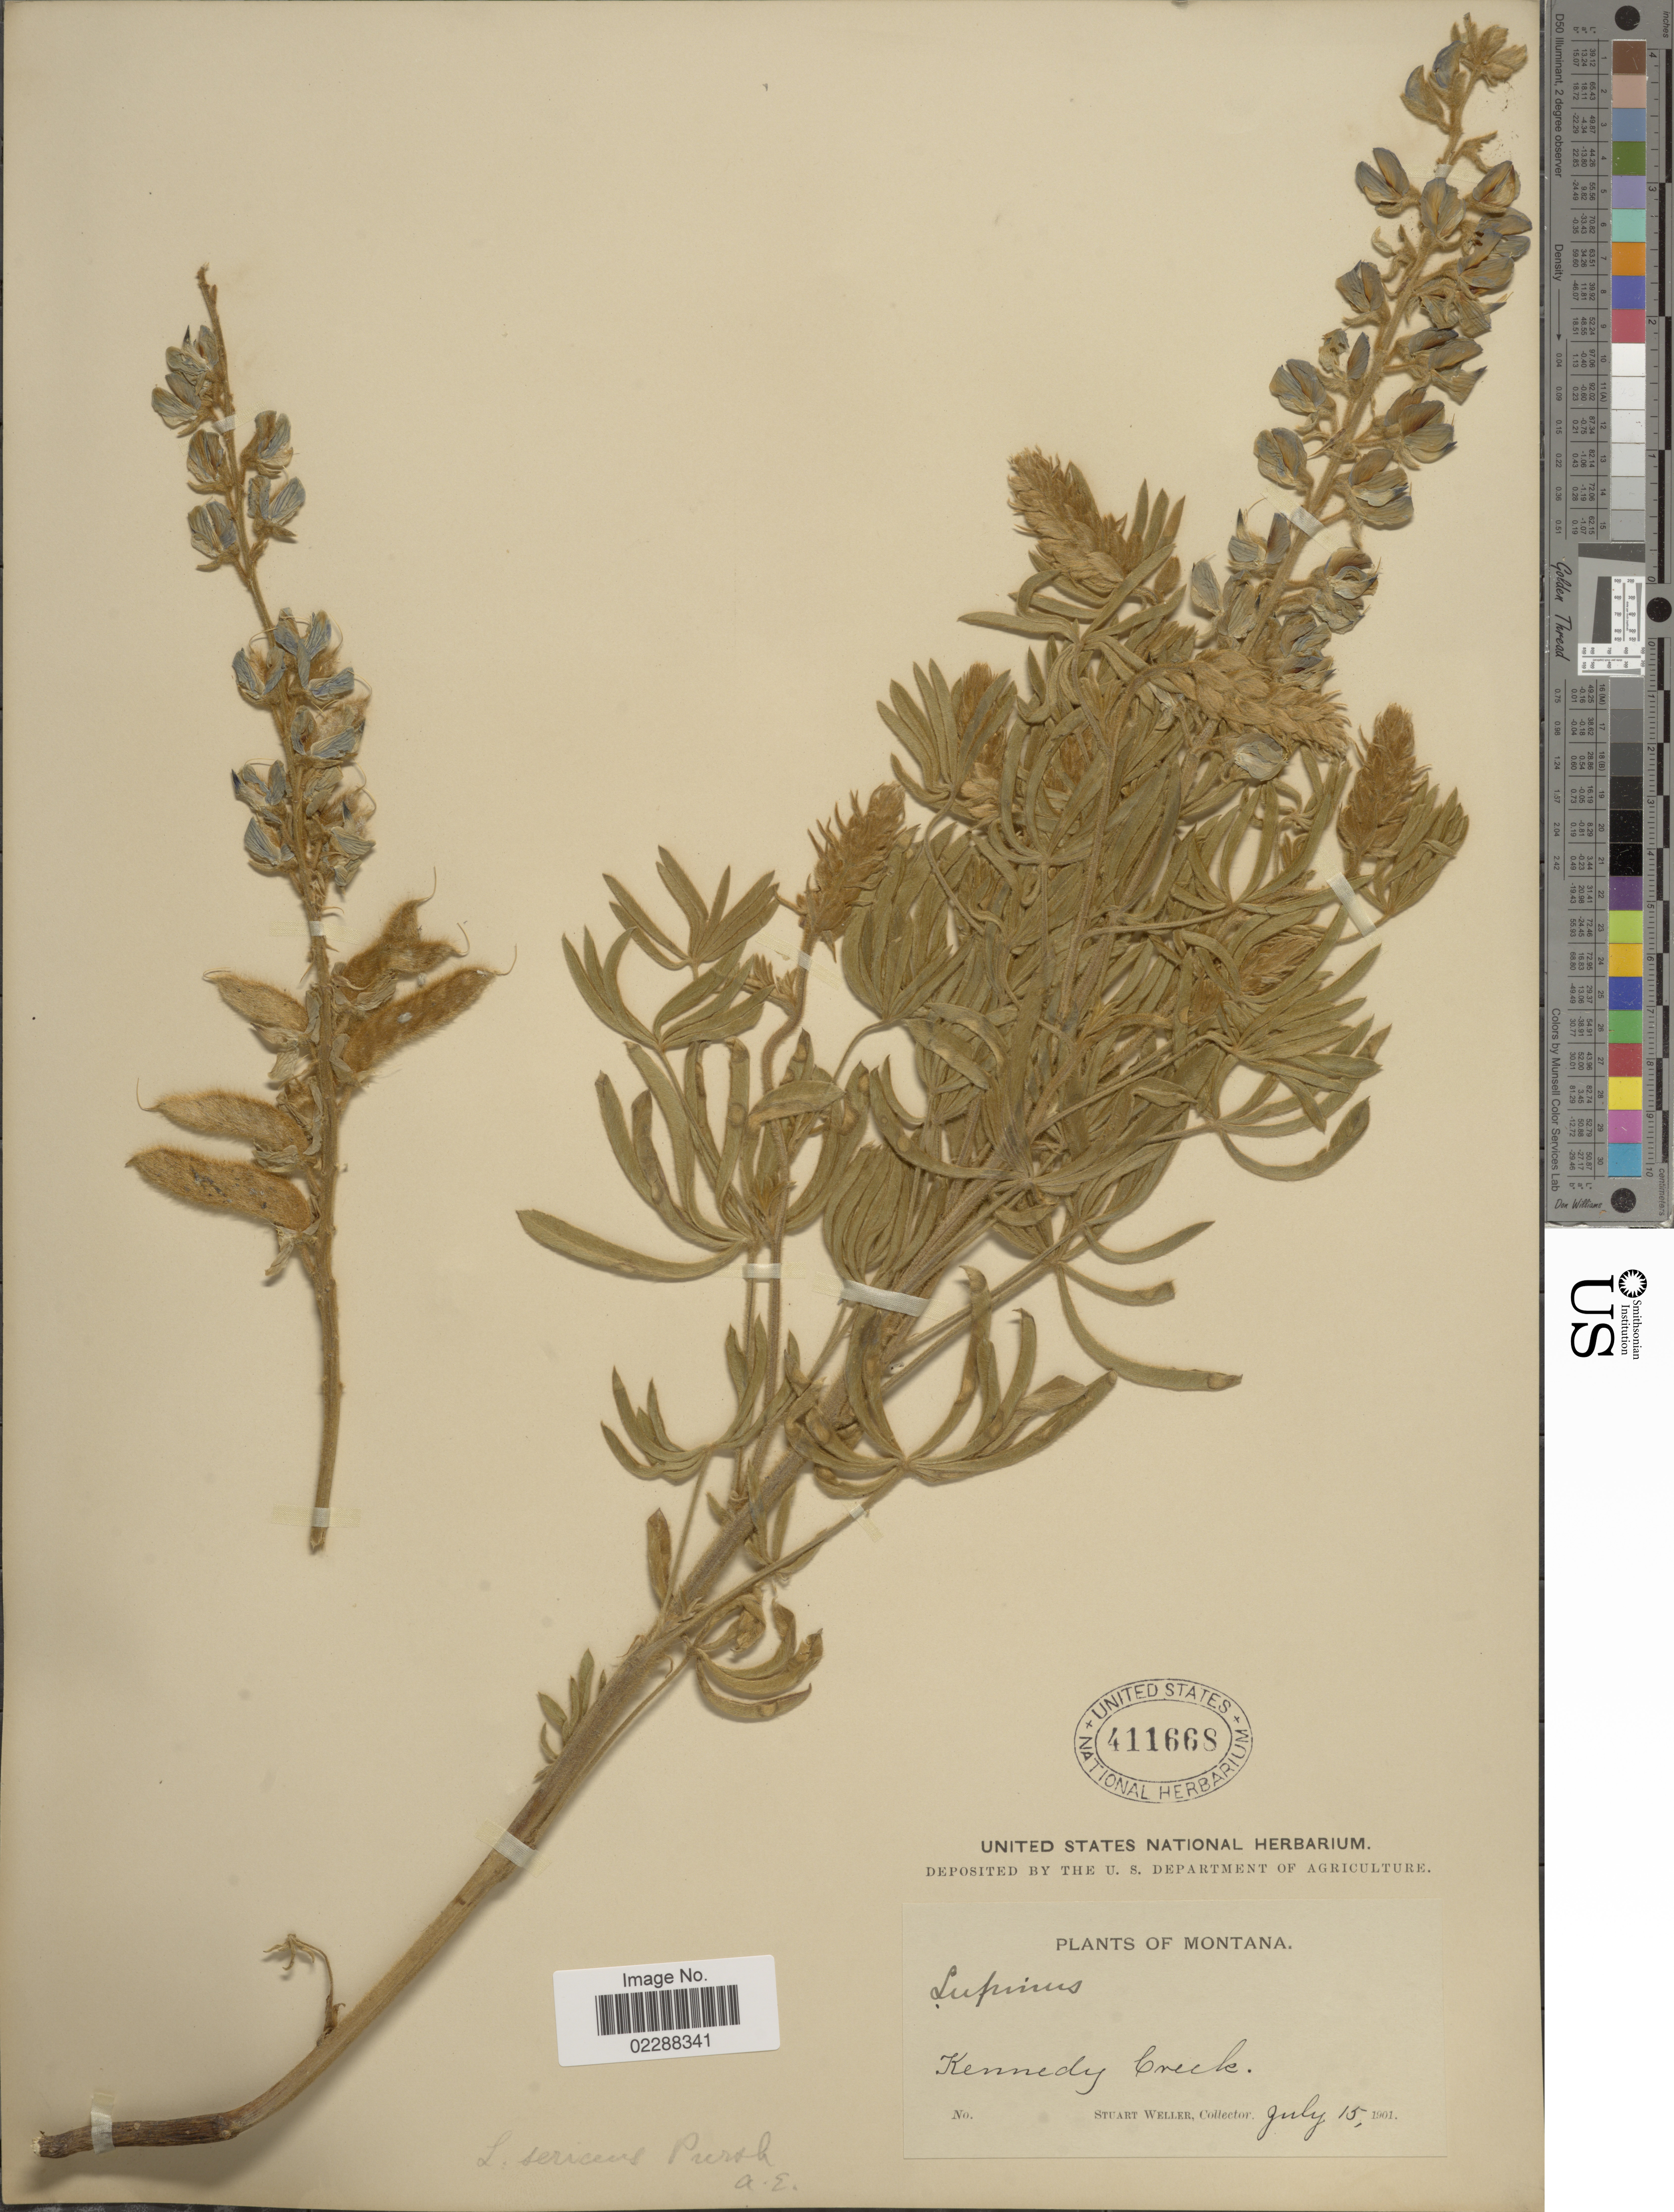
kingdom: Plantae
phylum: Tracheophyta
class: Magnoliopsida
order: Fabales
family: Fabaceae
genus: Lupinus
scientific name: Lupinus sp.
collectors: S. Weller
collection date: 1901-07-15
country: United States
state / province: Montana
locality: Kennedy Creek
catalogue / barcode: US 411668